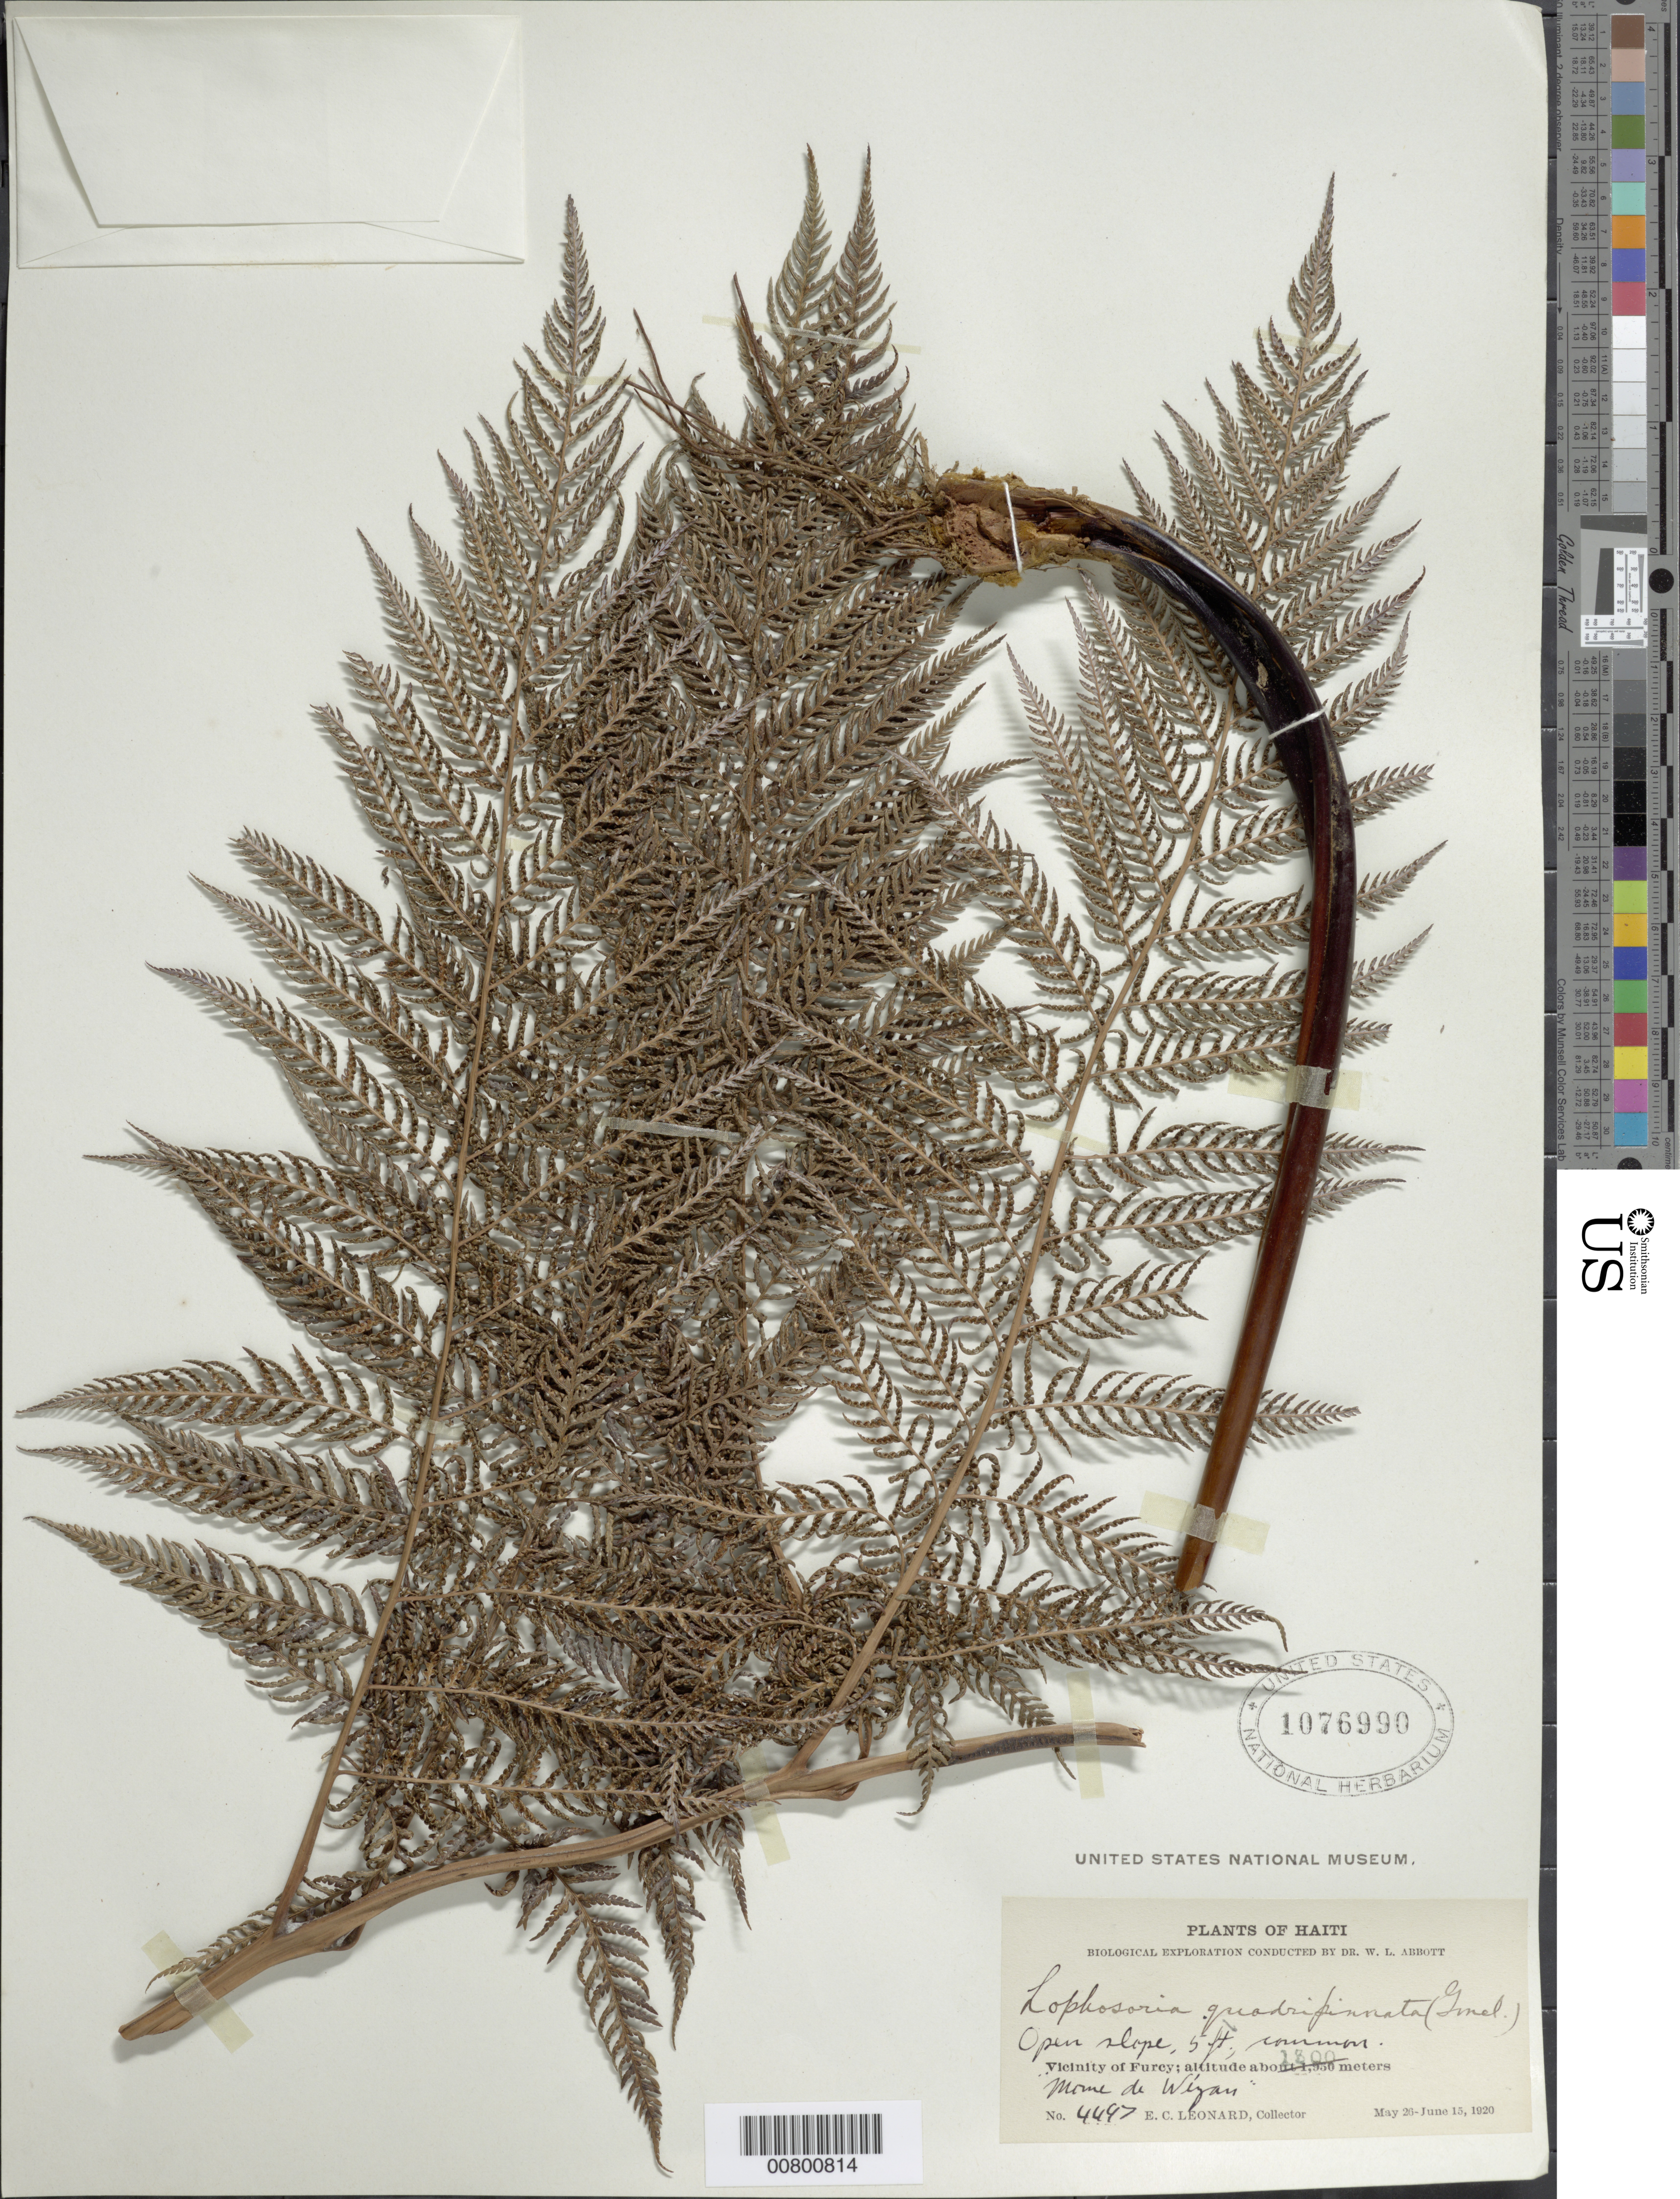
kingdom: Plantae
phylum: Tracheophyta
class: Polypodiopsida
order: Cyatheales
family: Dicksoniaceae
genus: Lophosoria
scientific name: Lophosoria quadripinnata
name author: (J.F. Gmel.) C. Chr.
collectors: E. C. Leonard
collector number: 4497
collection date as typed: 26 May 1920 to 15 Jun 1920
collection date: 1920-05-26/1920-06-15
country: Haiti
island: Hispaniola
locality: Furcy, Morne de Weyan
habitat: Open slope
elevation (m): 1300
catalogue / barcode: US 1076990